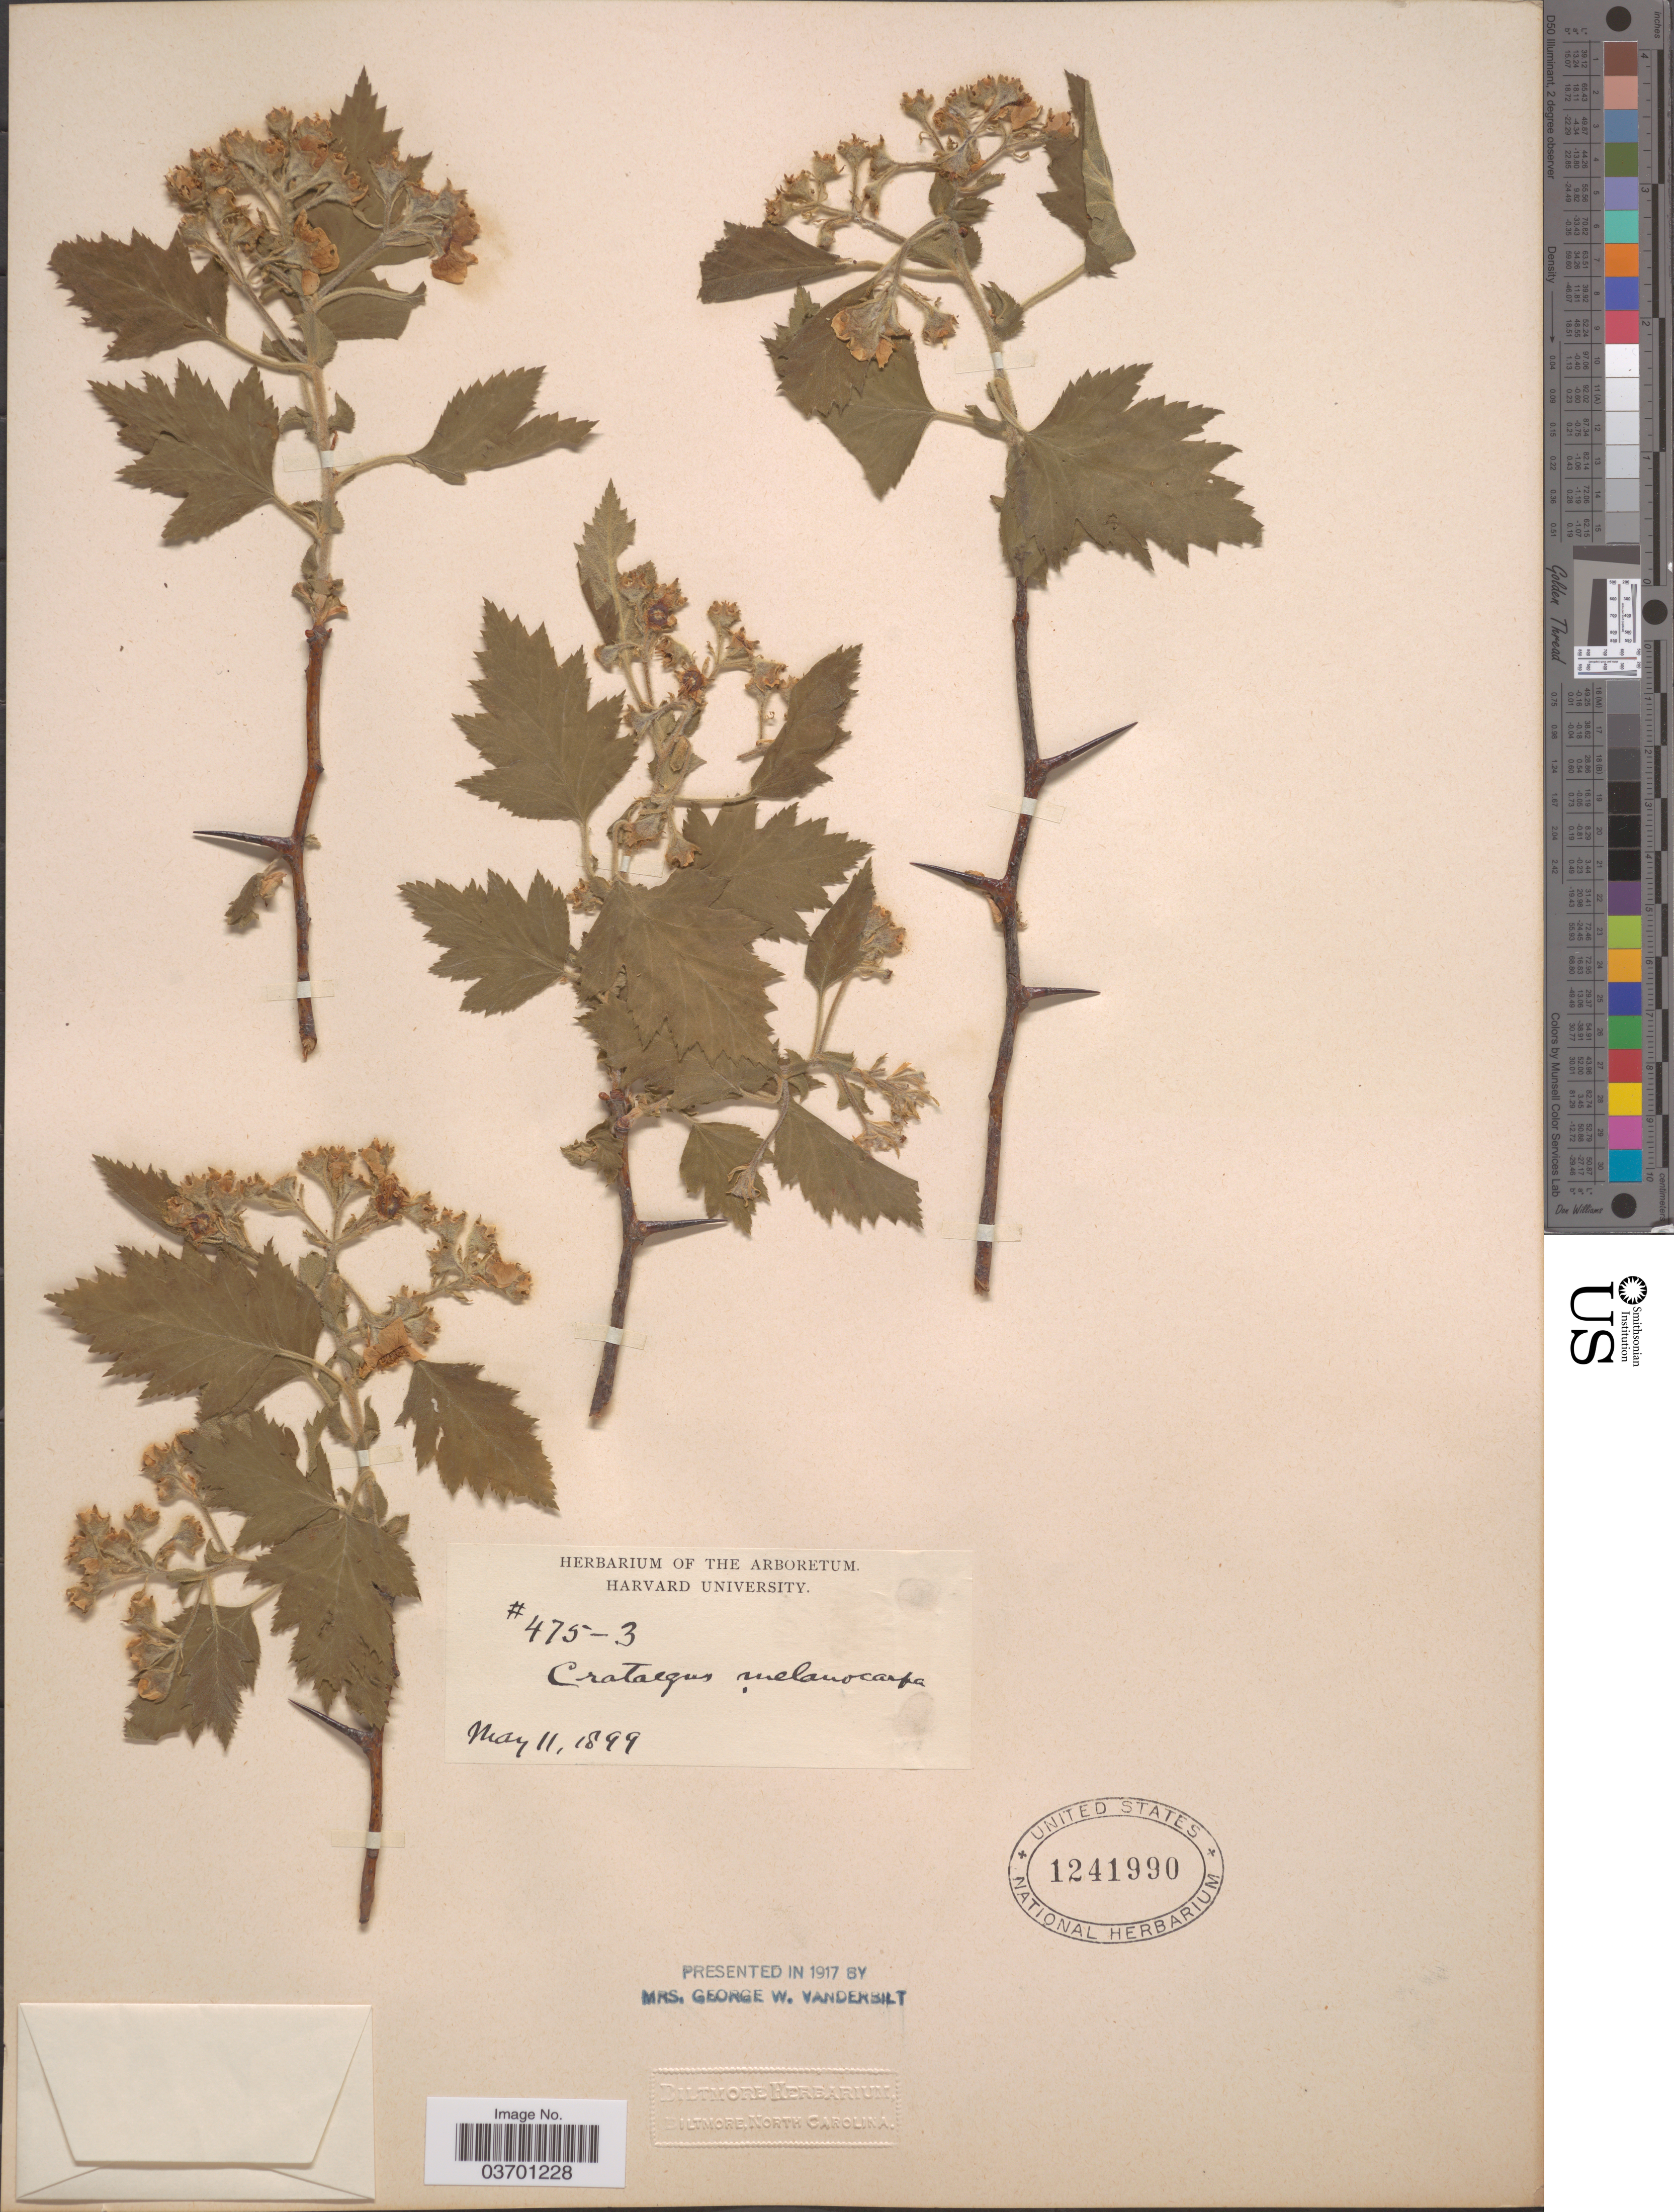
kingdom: Plantae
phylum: Tracheophyta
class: Magnoliopsida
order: Rosales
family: Rosaceae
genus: Crataegus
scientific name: Crataegus pentagyna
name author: (Willd. ex) Waldst. & Kit.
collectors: Ex herb. of the Arboretum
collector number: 475-3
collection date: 1899-05-11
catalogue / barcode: US 1241990